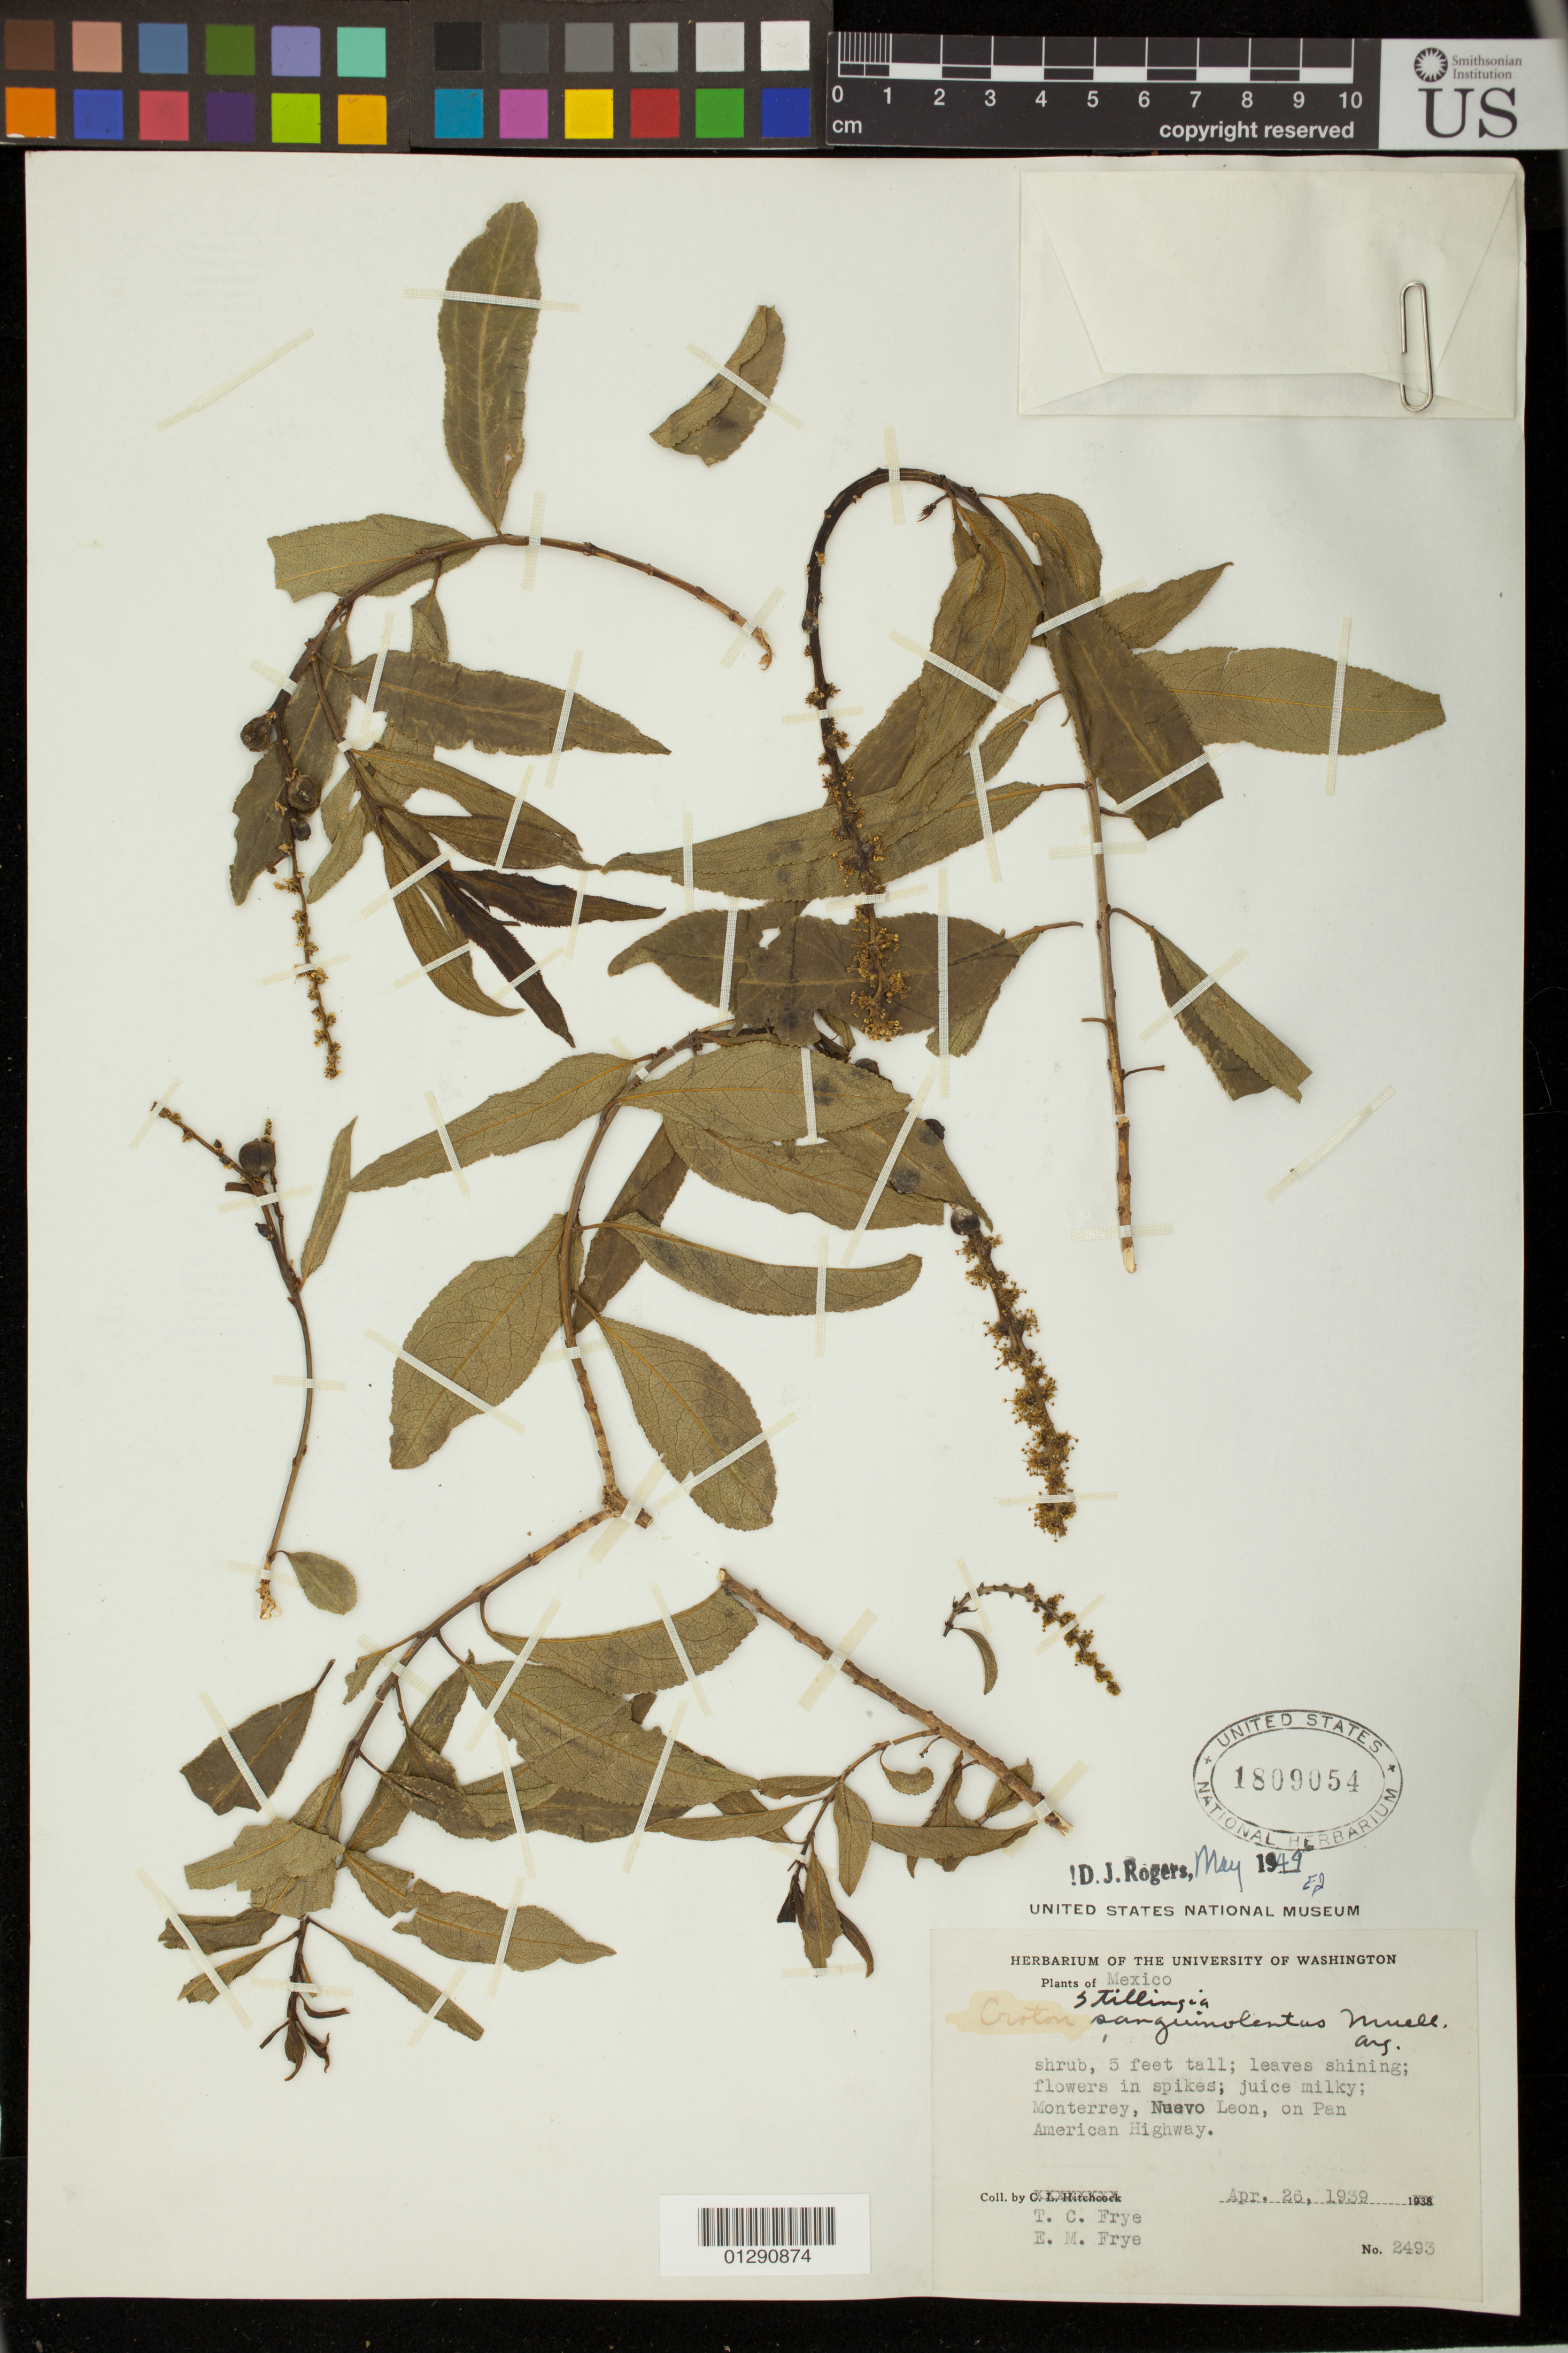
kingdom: Plantae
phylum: Tracheophyta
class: Magnoliopsida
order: Malpighiales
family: Euphorbiaceae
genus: Stillingia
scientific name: Stillingia sanguinolenta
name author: Müll. Arg.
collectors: T. C. Frye & E. Frye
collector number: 2493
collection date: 1939-04-26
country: Mexico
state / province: Nuevo Leon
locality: Monterrey, on Pan American Highway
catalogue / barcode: US 1809054